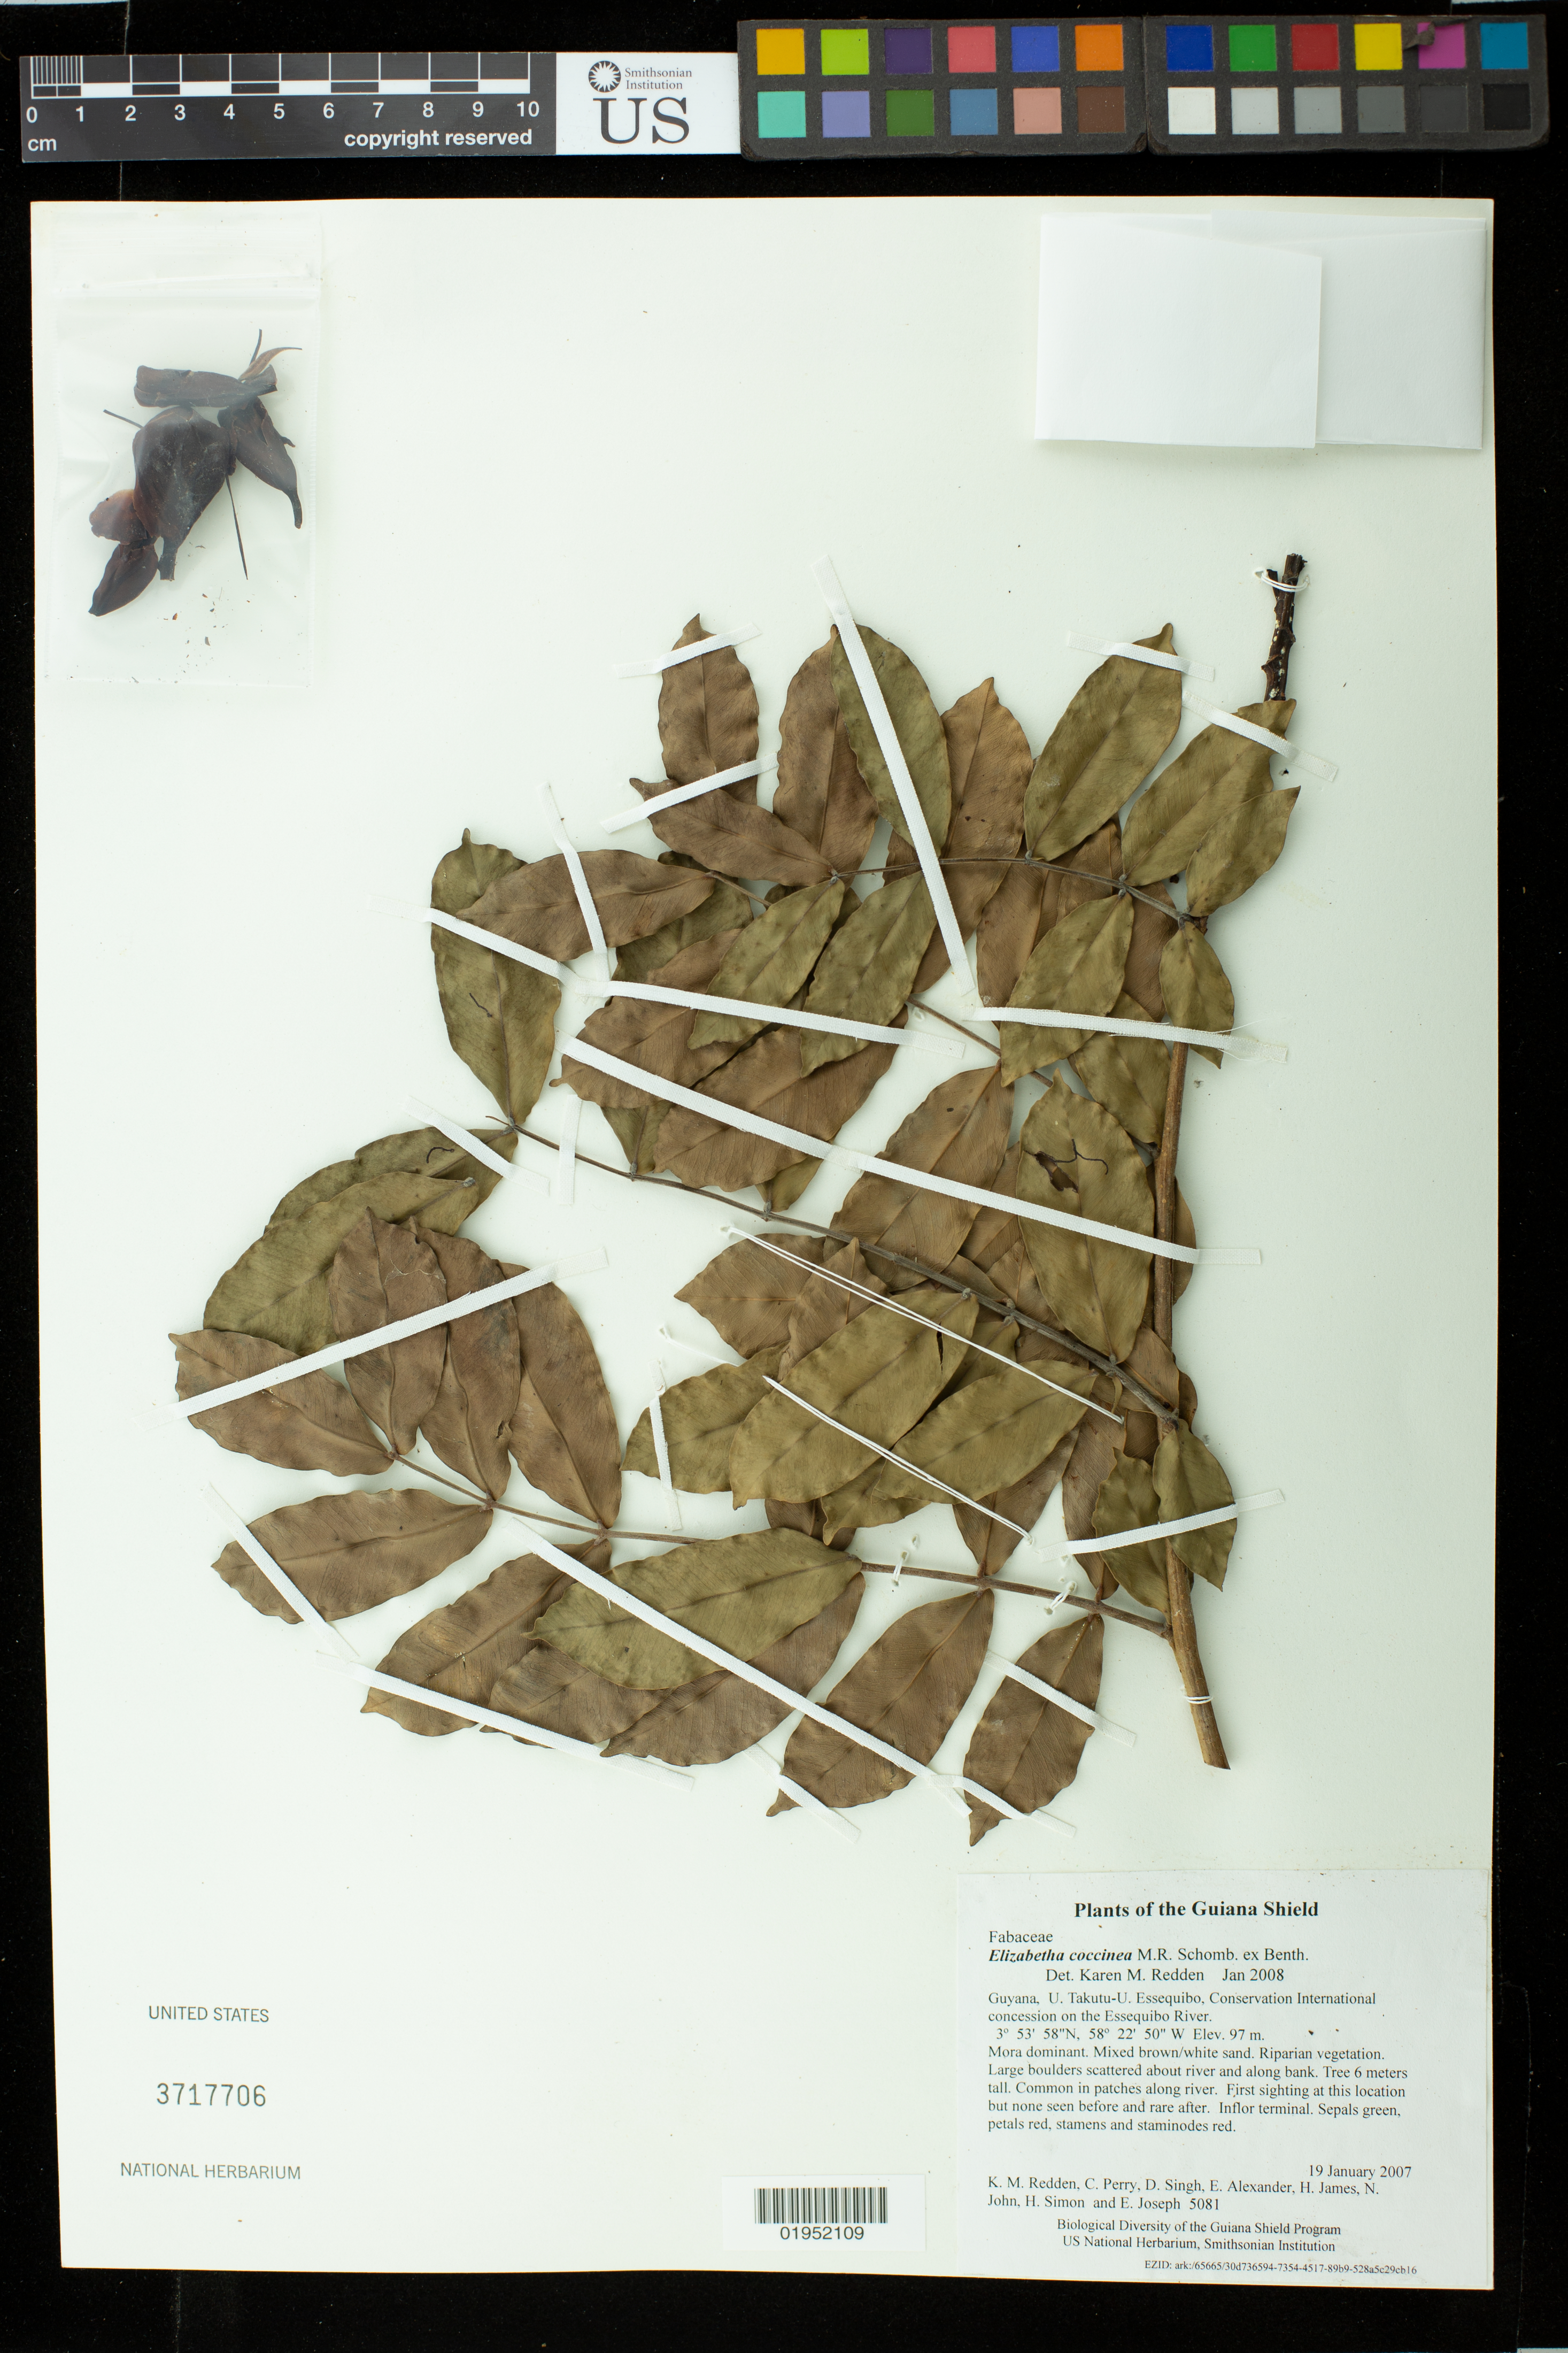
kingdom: Plantae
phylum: Tracheophyta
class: Magnoliopsida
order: Fabales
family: Fabaceae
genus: Elizabetha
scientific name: Elizabetha coccinea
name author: M.R. Schomb. ex Benth.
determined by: Redden, K. M.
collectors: K. M. Redden, C. Perry, D. Singh, E. Alexander, H. James, N. John, H. Simon & E. Joseph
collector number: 5081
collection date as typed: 19 January 2007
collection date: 2007-01-19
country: Guyana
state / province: U. Takutu-U. Essequibo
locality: Conservation International concession on the Essequibo River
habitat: Mora dominant. Mixed brown/white sand. Riparian vegetation. Large boulders scattered about river and along bank.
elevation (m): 97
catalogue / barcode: US 3717706